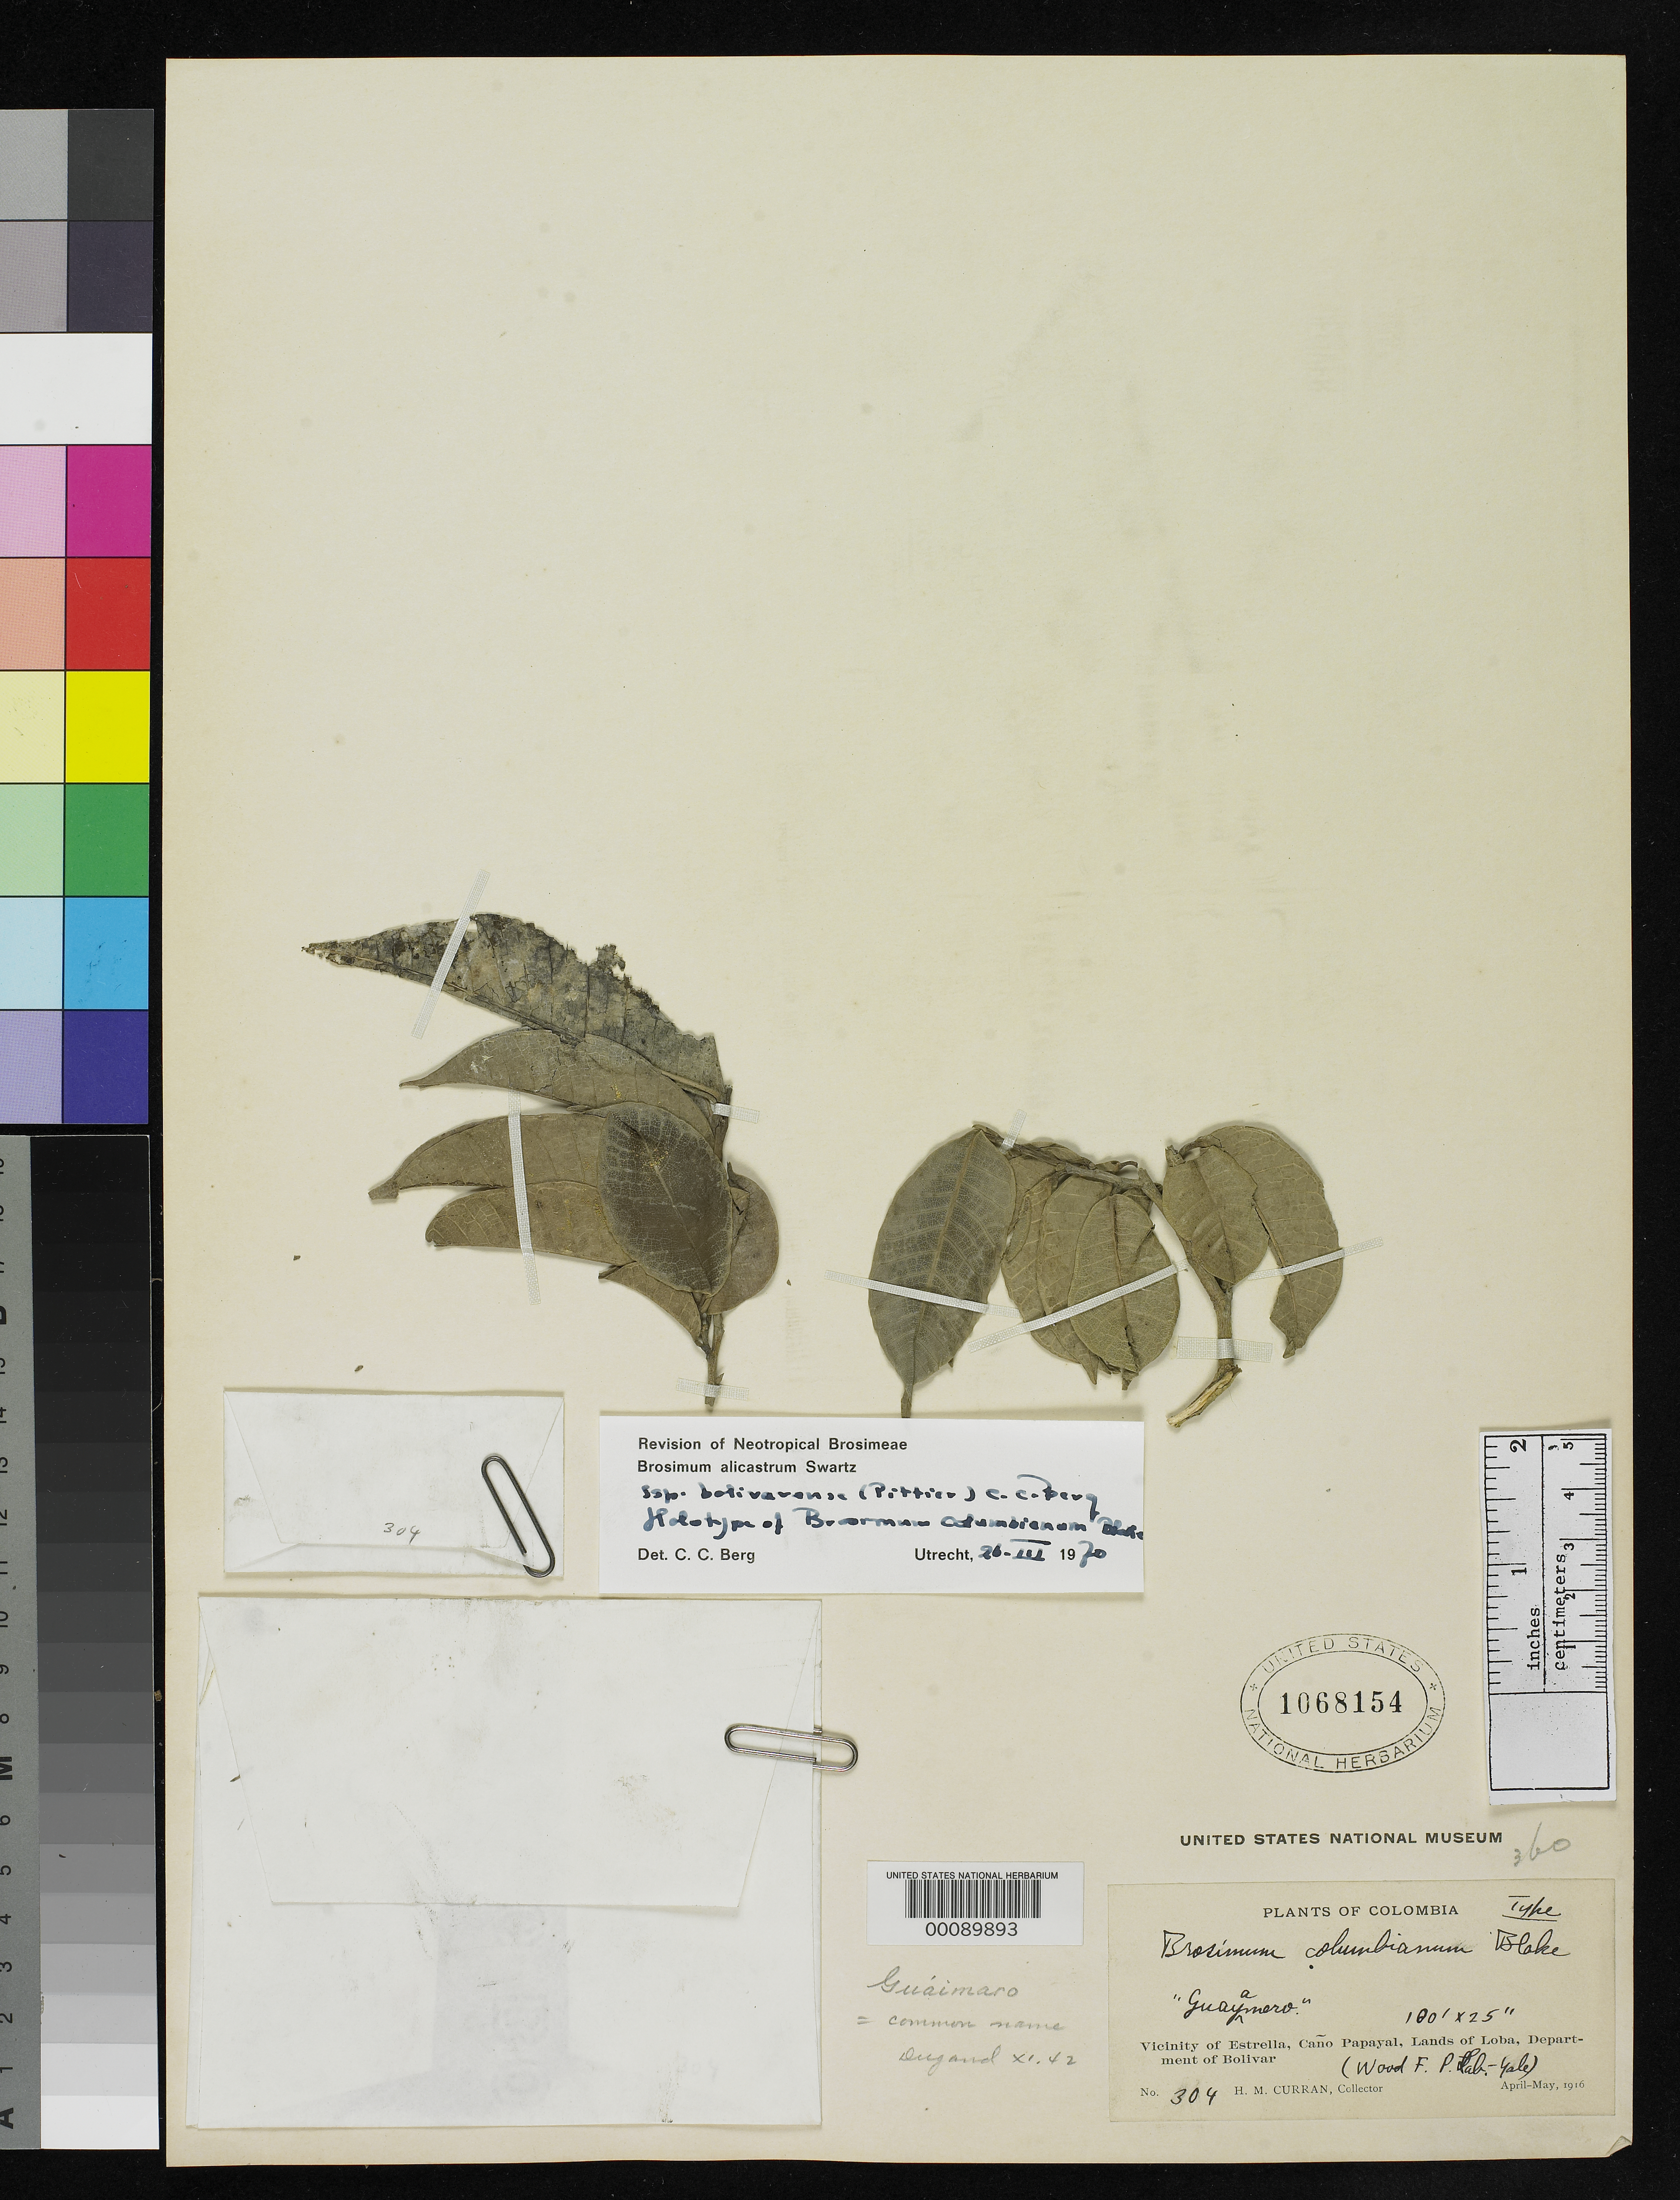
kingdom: Plantae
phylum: Tracheophyta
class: Magnoliopsida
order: Rosales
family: Moraceae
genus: Brosimum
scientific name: Brosimum columbianum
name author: S.F. Blake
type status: Holotype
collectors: H. M. Curran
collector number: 304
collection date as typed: Apr 1916 to -- May 1916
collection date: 1916-04/1916-05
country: Colombia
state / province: Bolívar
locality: Lands of Loba, Papayal Canyon, Estrella.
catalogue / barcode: US 1068154